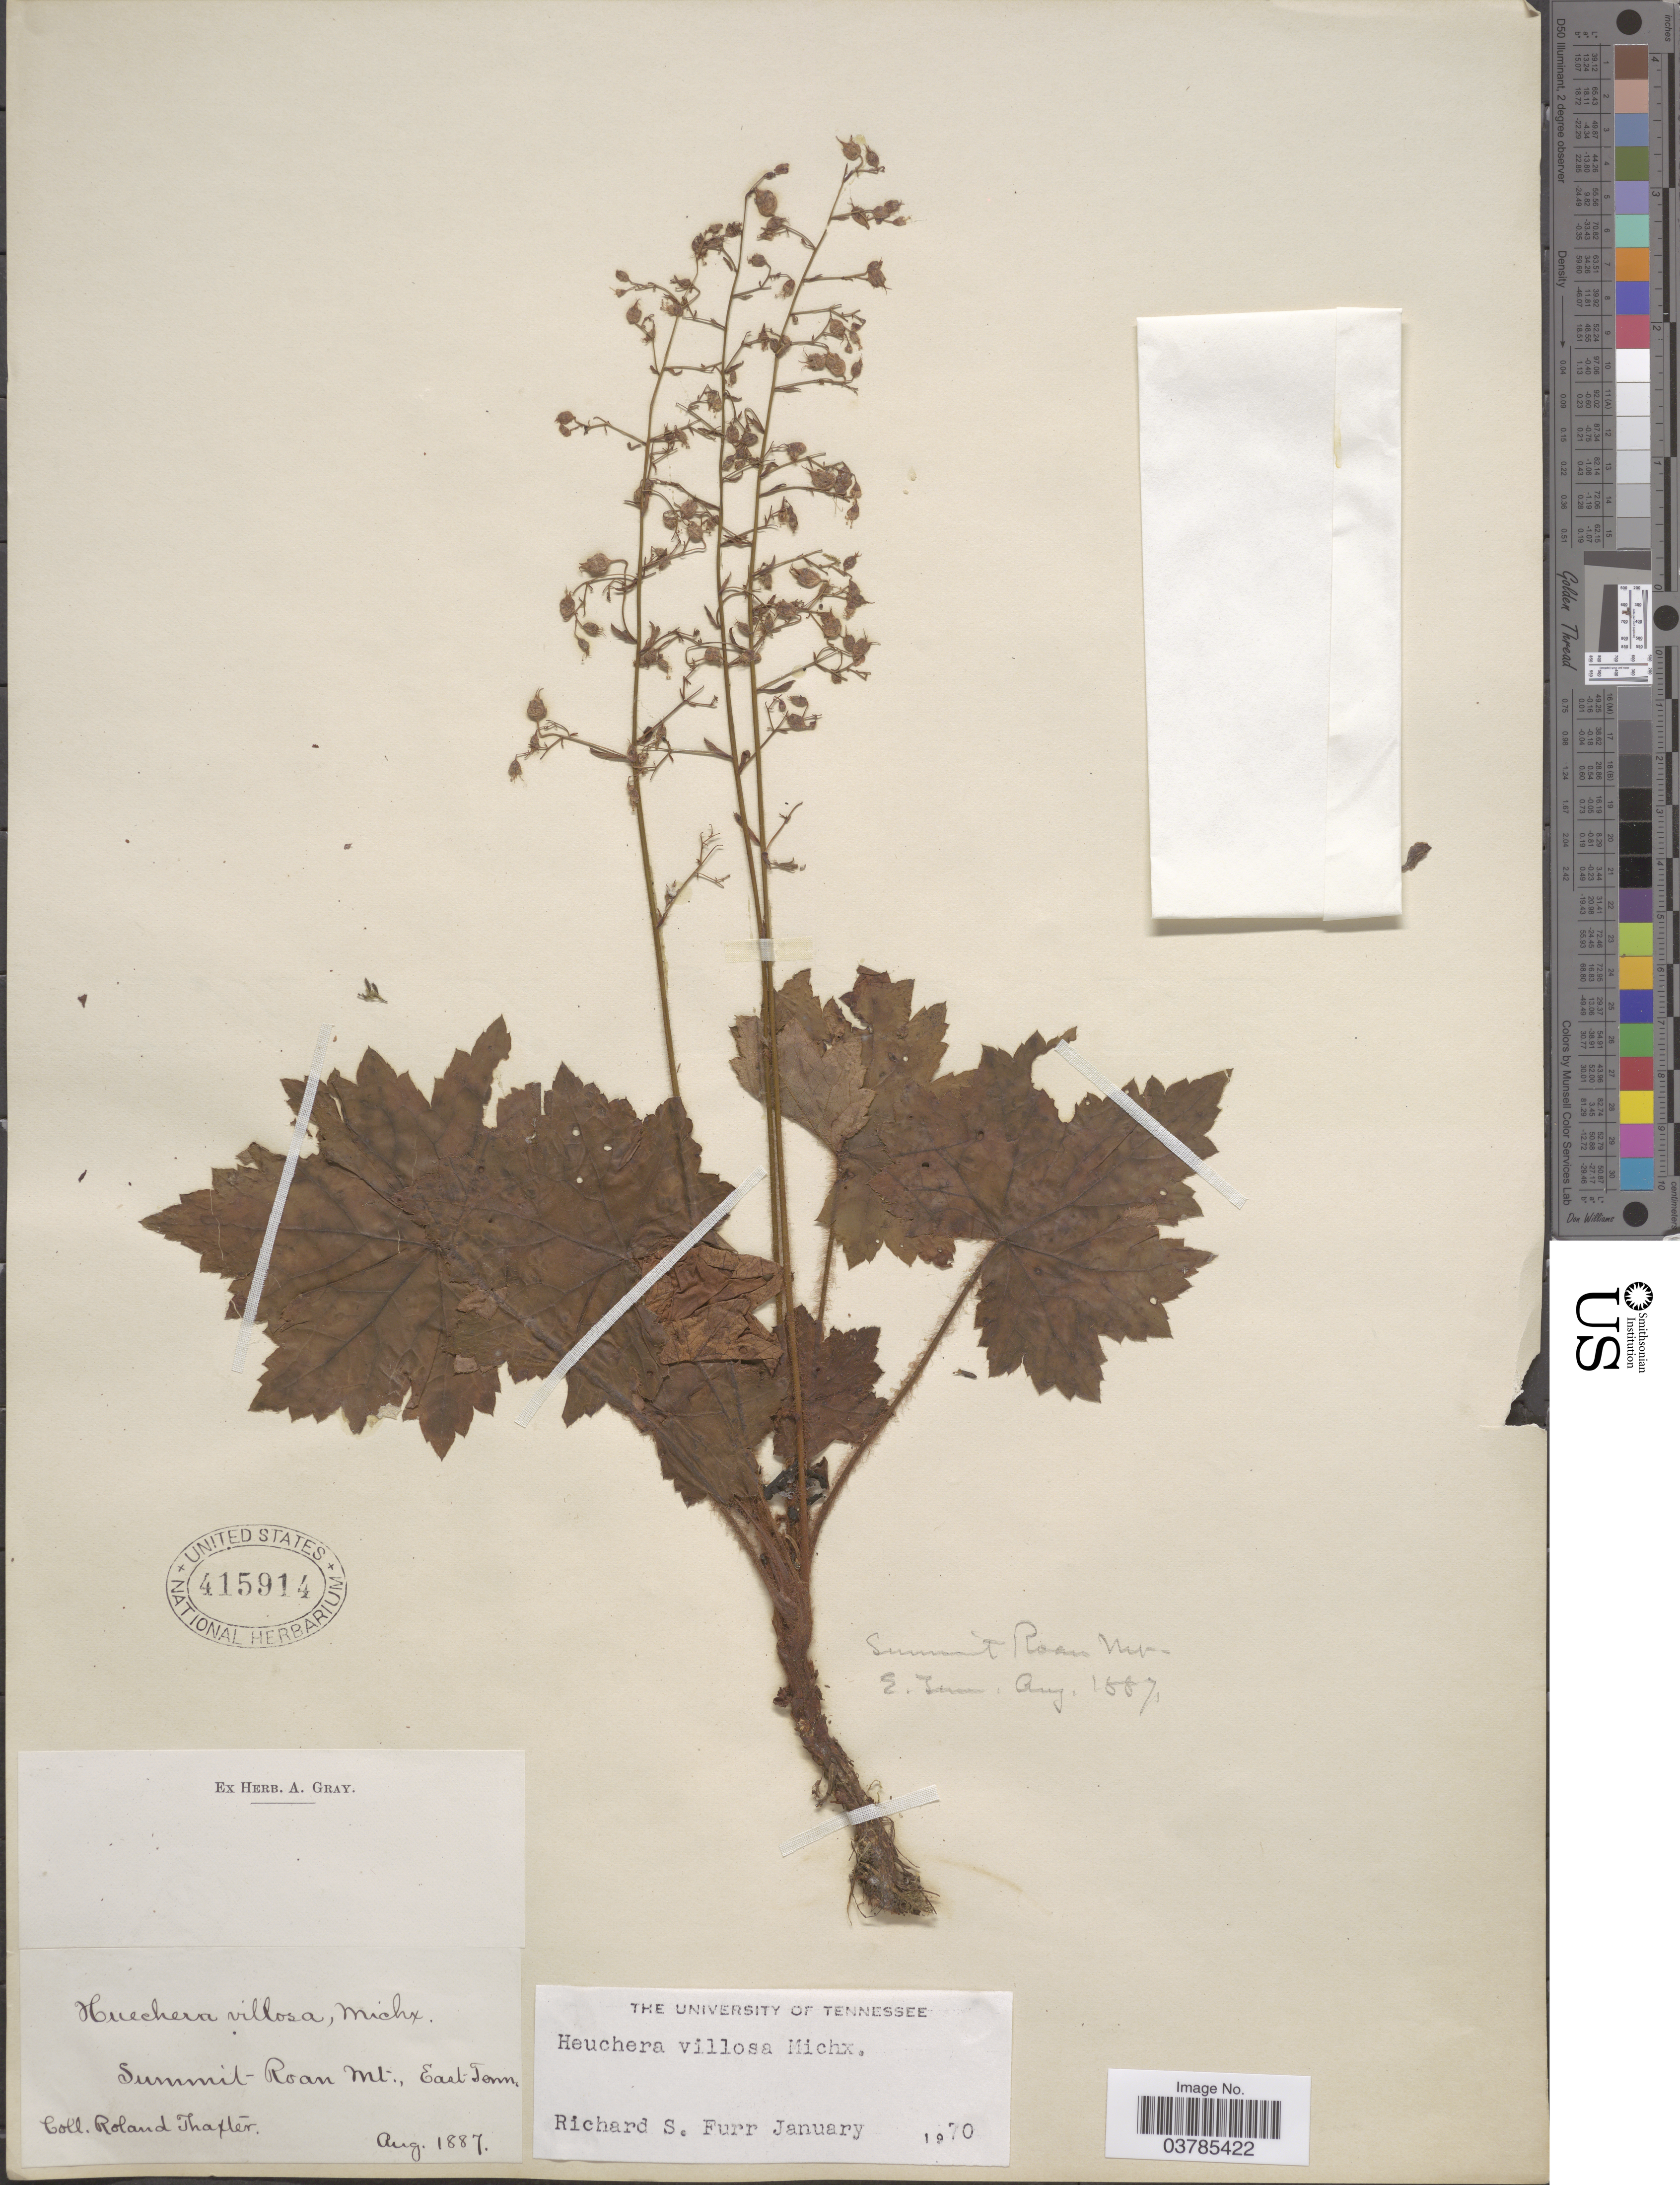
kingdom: Plantae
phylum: Tracheophyta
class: Magnoliopsida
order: Saxifragales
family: Saxifragaceae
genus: Heuchera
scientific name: Heuchera villosa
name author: Michx.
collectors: R. Thaxter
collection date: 1887-08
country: United States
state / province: Tennessee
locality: Summit Roan Mt., East Tenn.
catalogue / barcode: US 415914